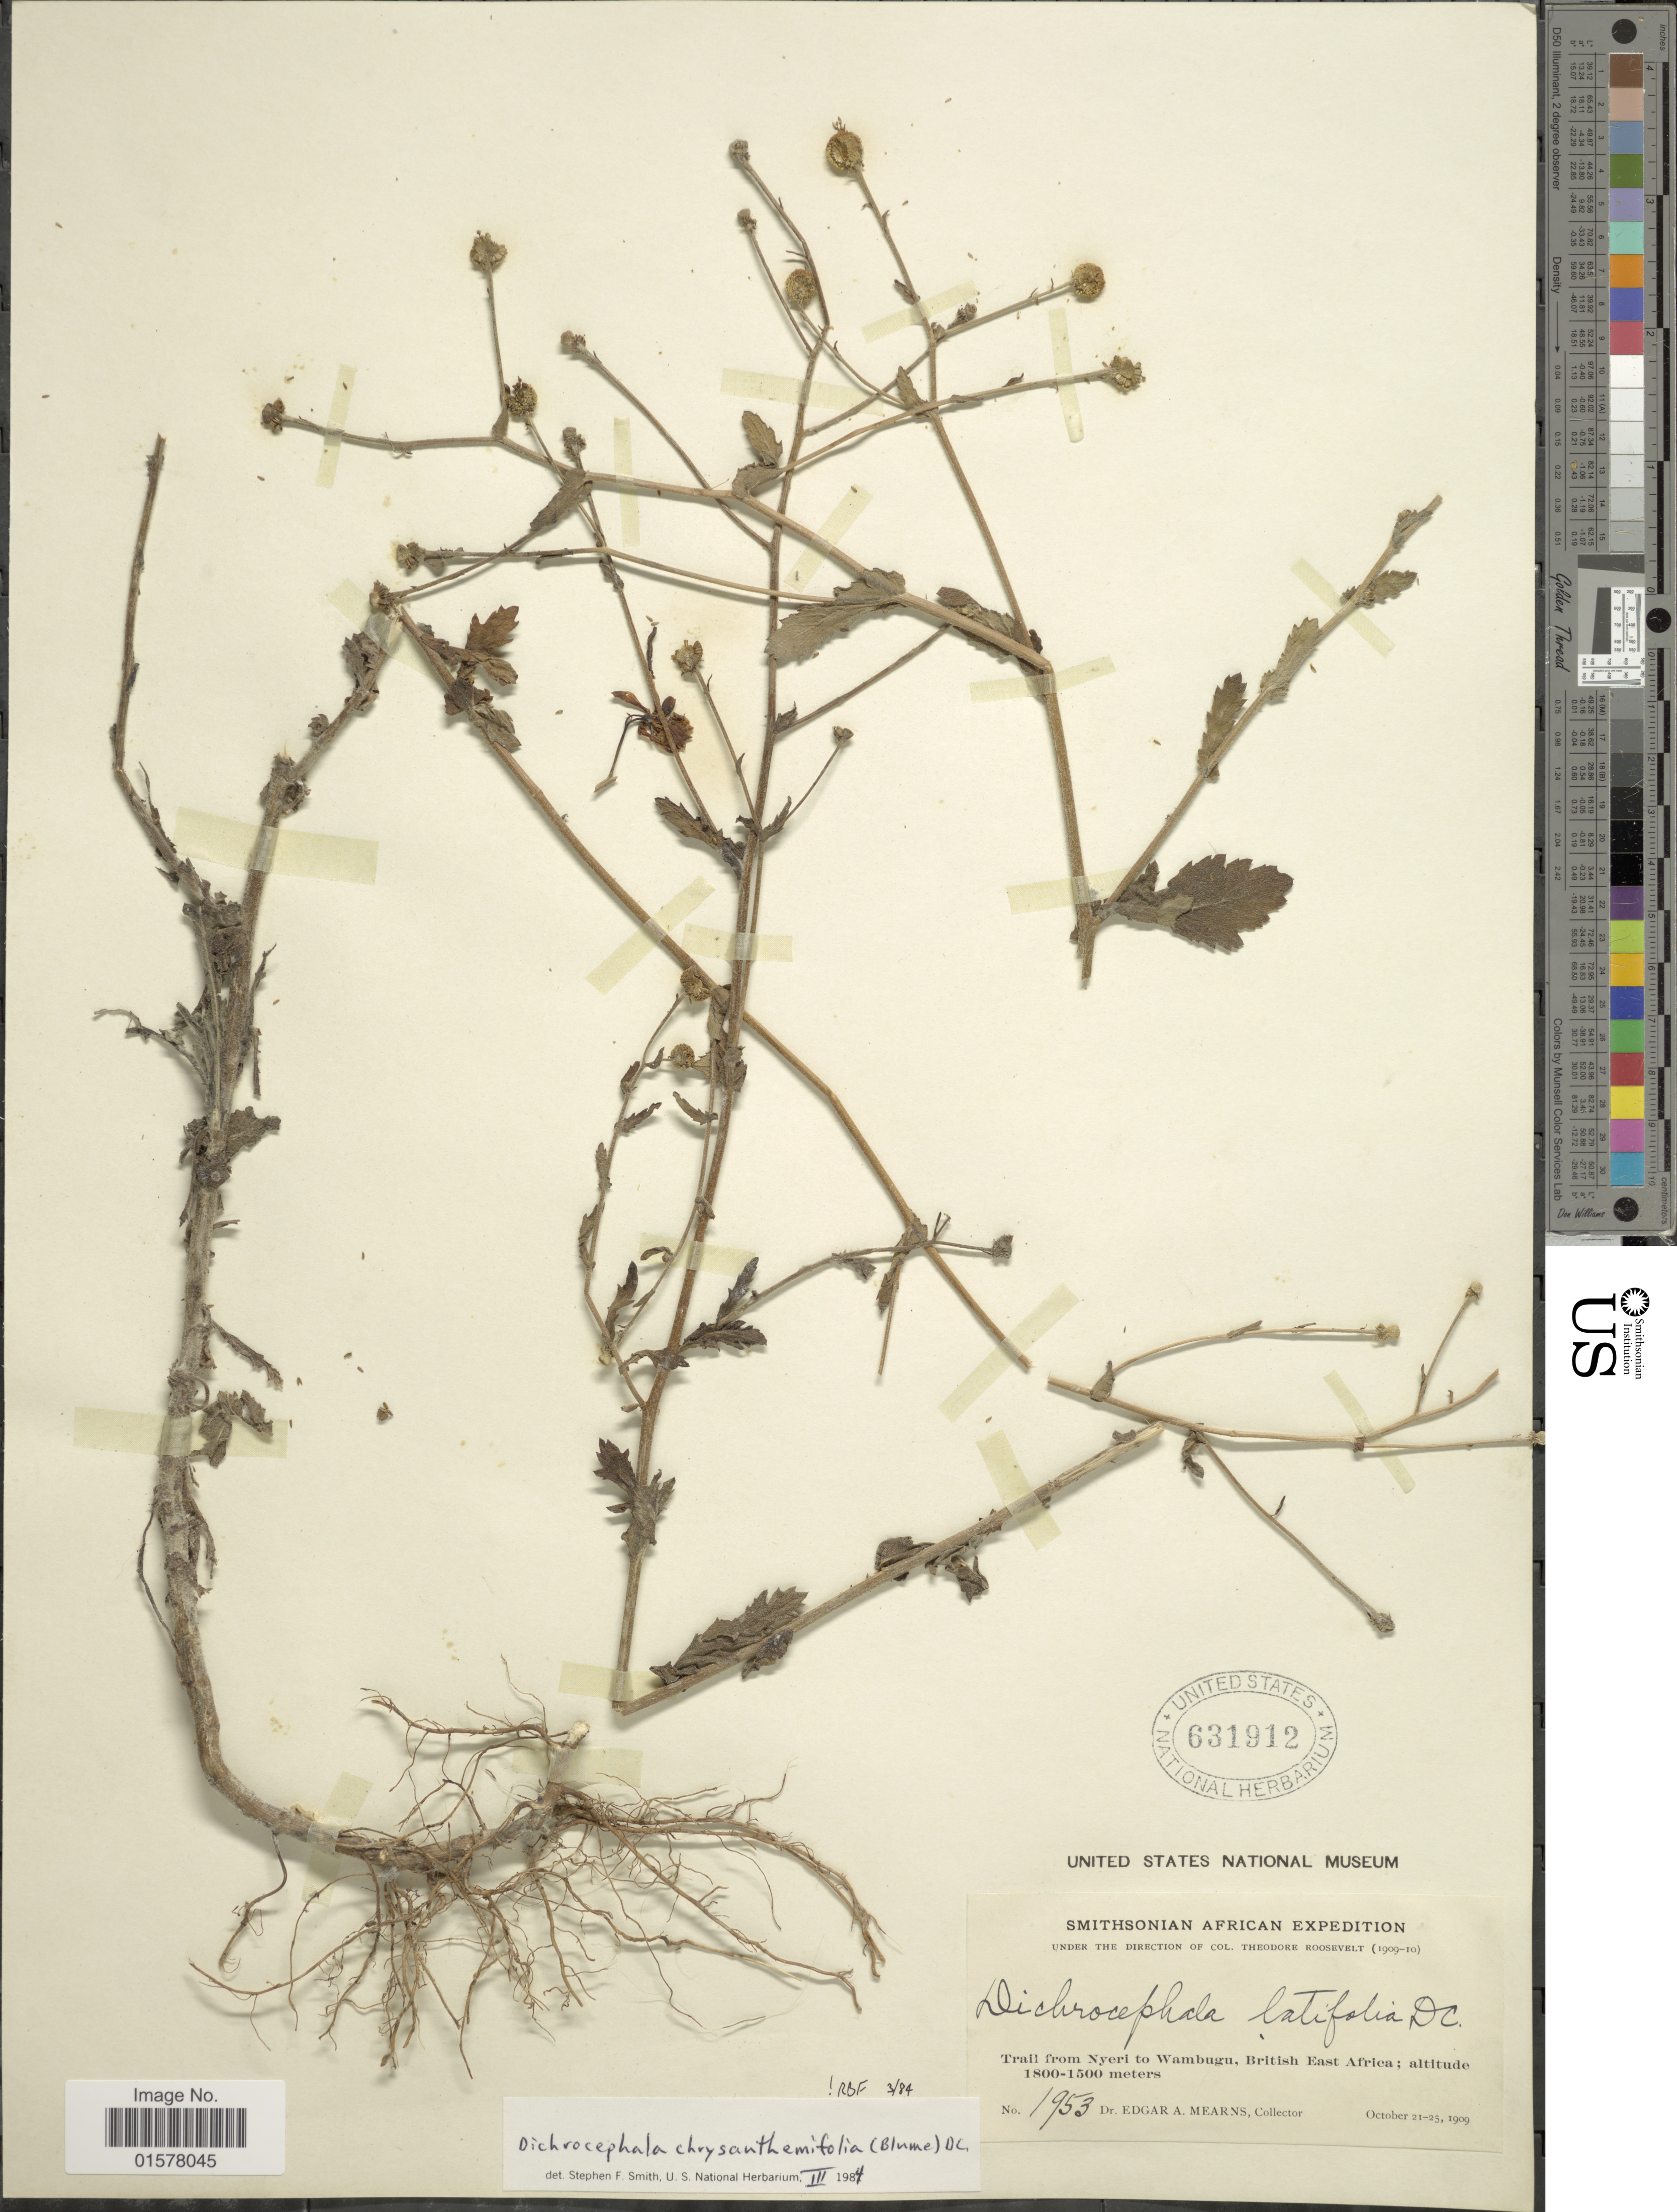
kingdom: Plantae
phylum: Tracheophyta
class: Magnoliopsida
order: Asterales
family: Asteraceae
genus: Dichrocephala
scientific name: Dichrocephala chrysanthemifolia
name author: (Blume) DC.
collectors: E. A. Mearns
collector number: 1953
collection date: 1909-10-21/1909-10-25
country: Kenya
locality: Trail from Nyeri to Wambugu, British East Africa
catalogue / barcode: US 631912